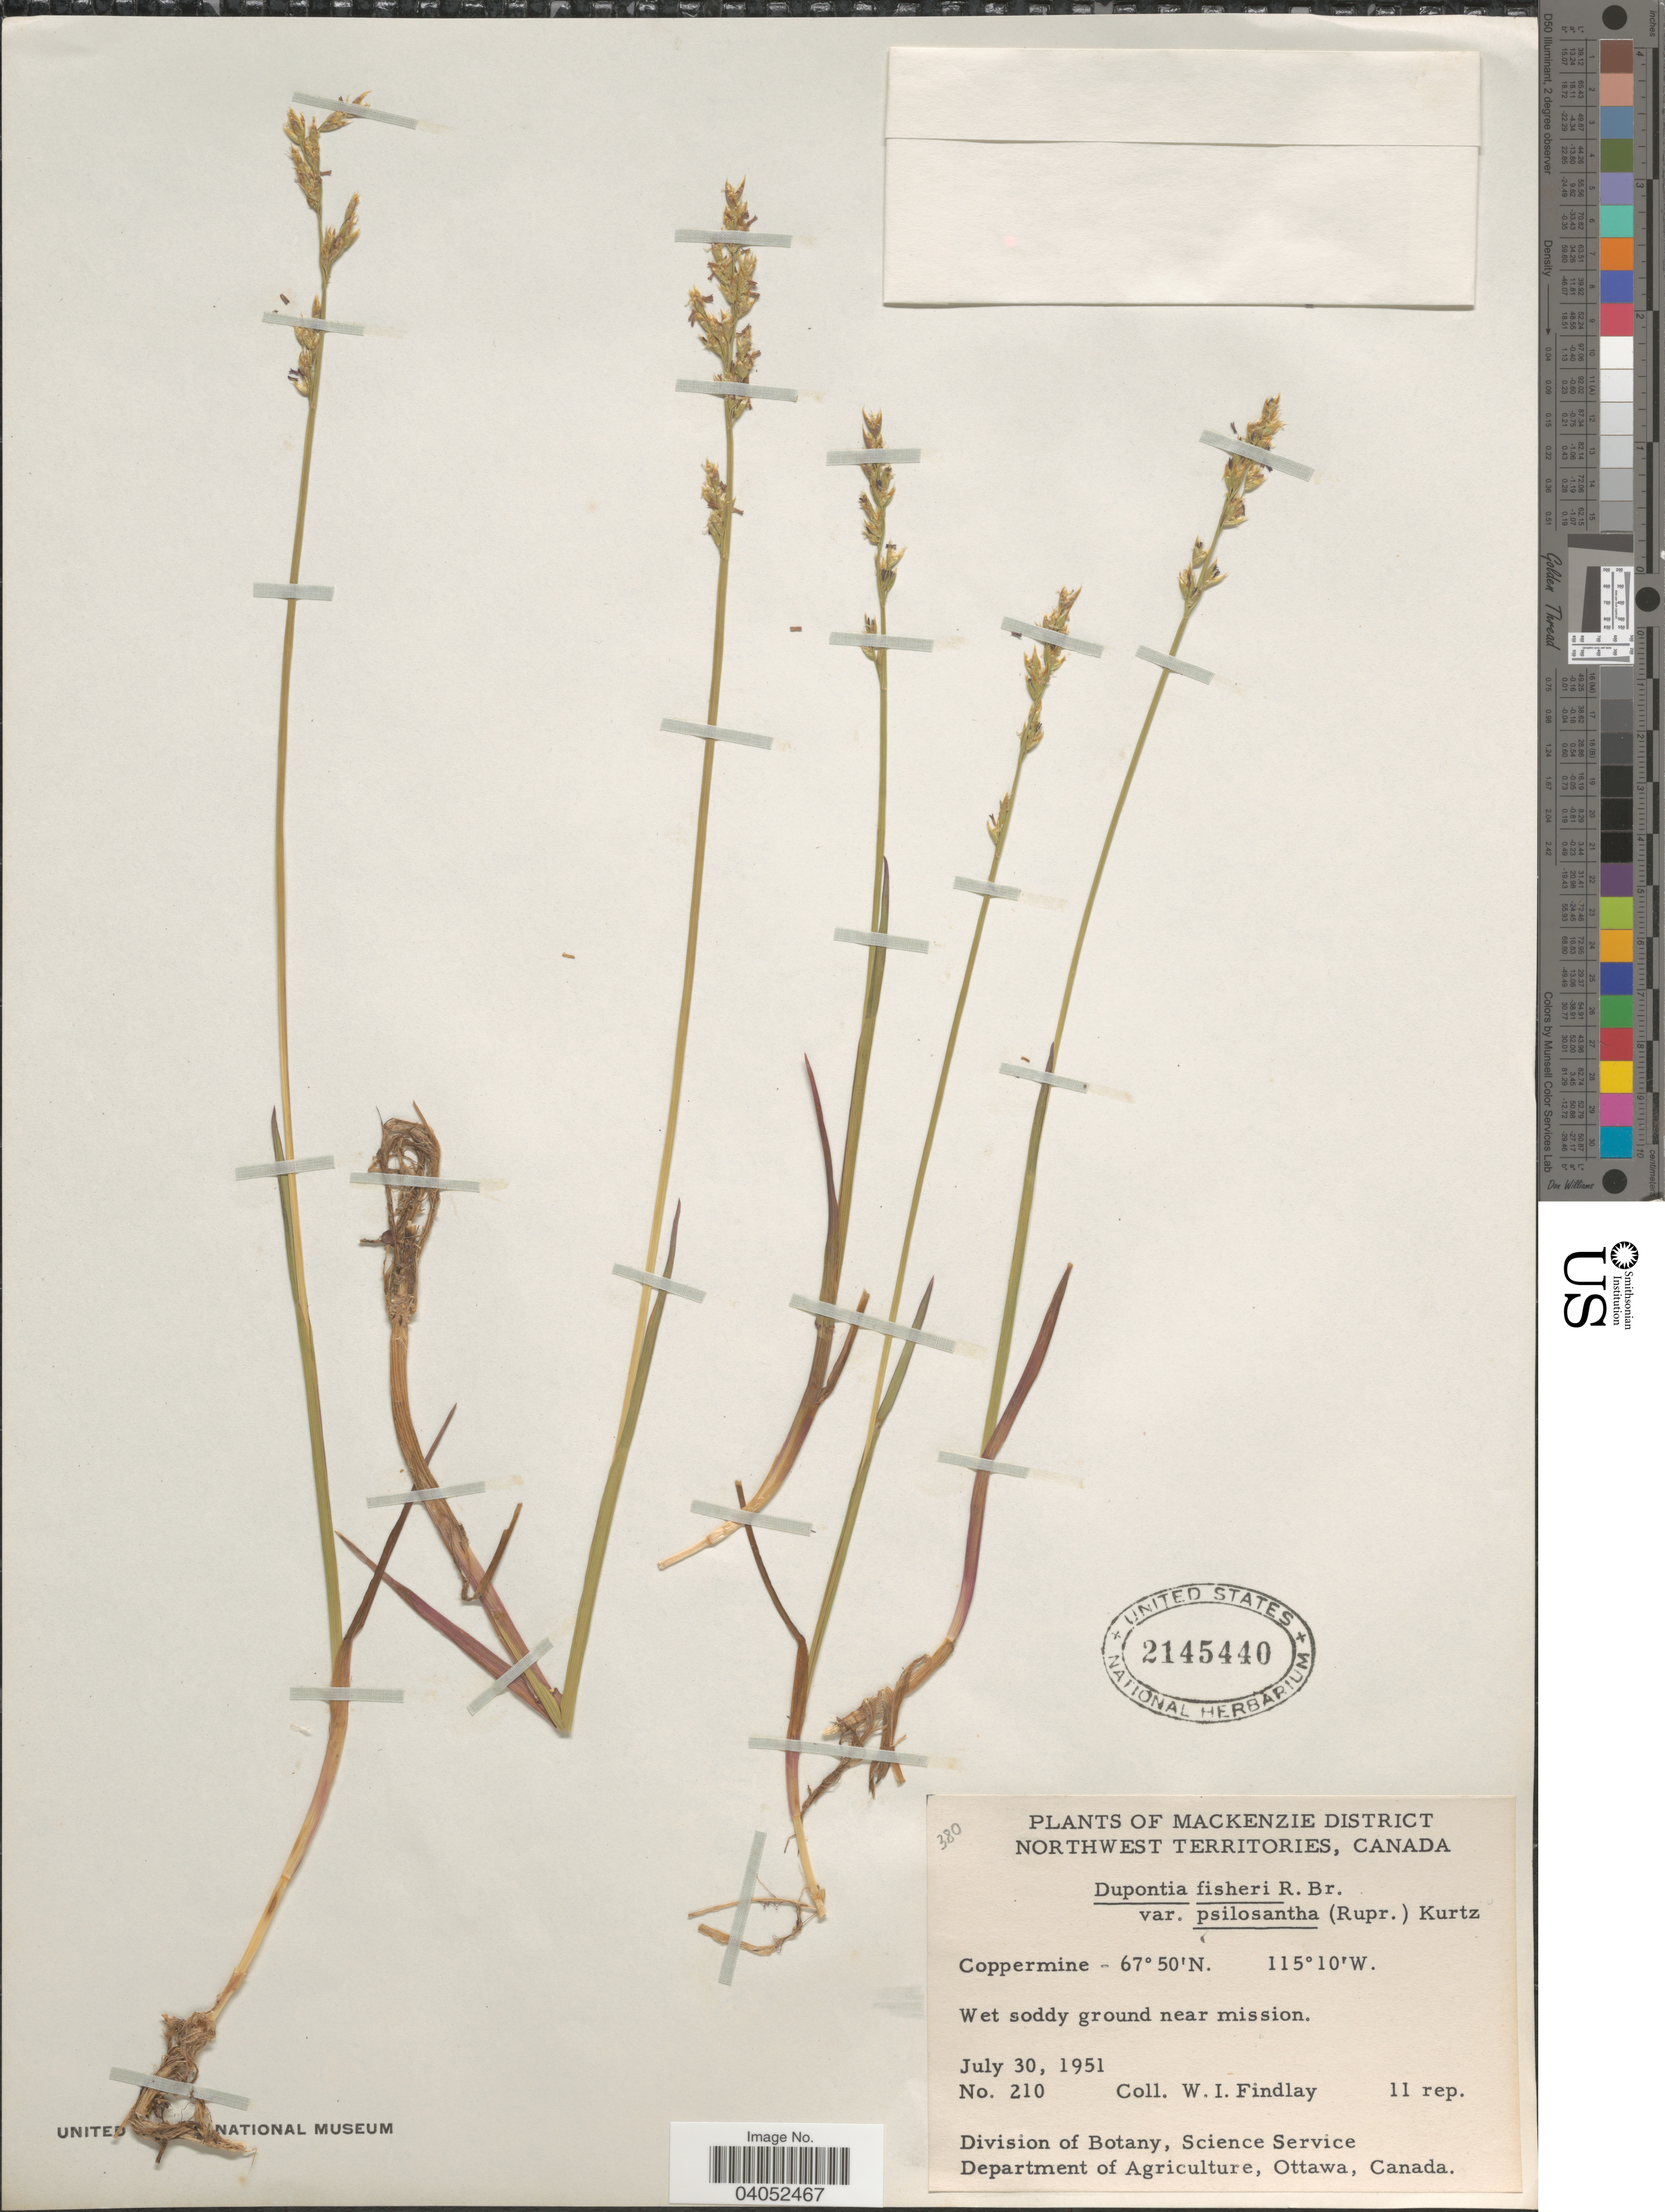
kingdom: Plantae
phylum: Tracheophyta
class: Liliopsida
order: Poales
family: Poaceae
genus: Dupontia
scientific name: Dupontia micrantha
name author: Holm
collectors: W. Findlay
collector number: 210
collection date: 1951-07-30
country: Canada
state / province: Northwest Territories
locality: Mackenzie District. Coppermine. Wet soddy ground near mission.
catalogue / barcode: US 2145440